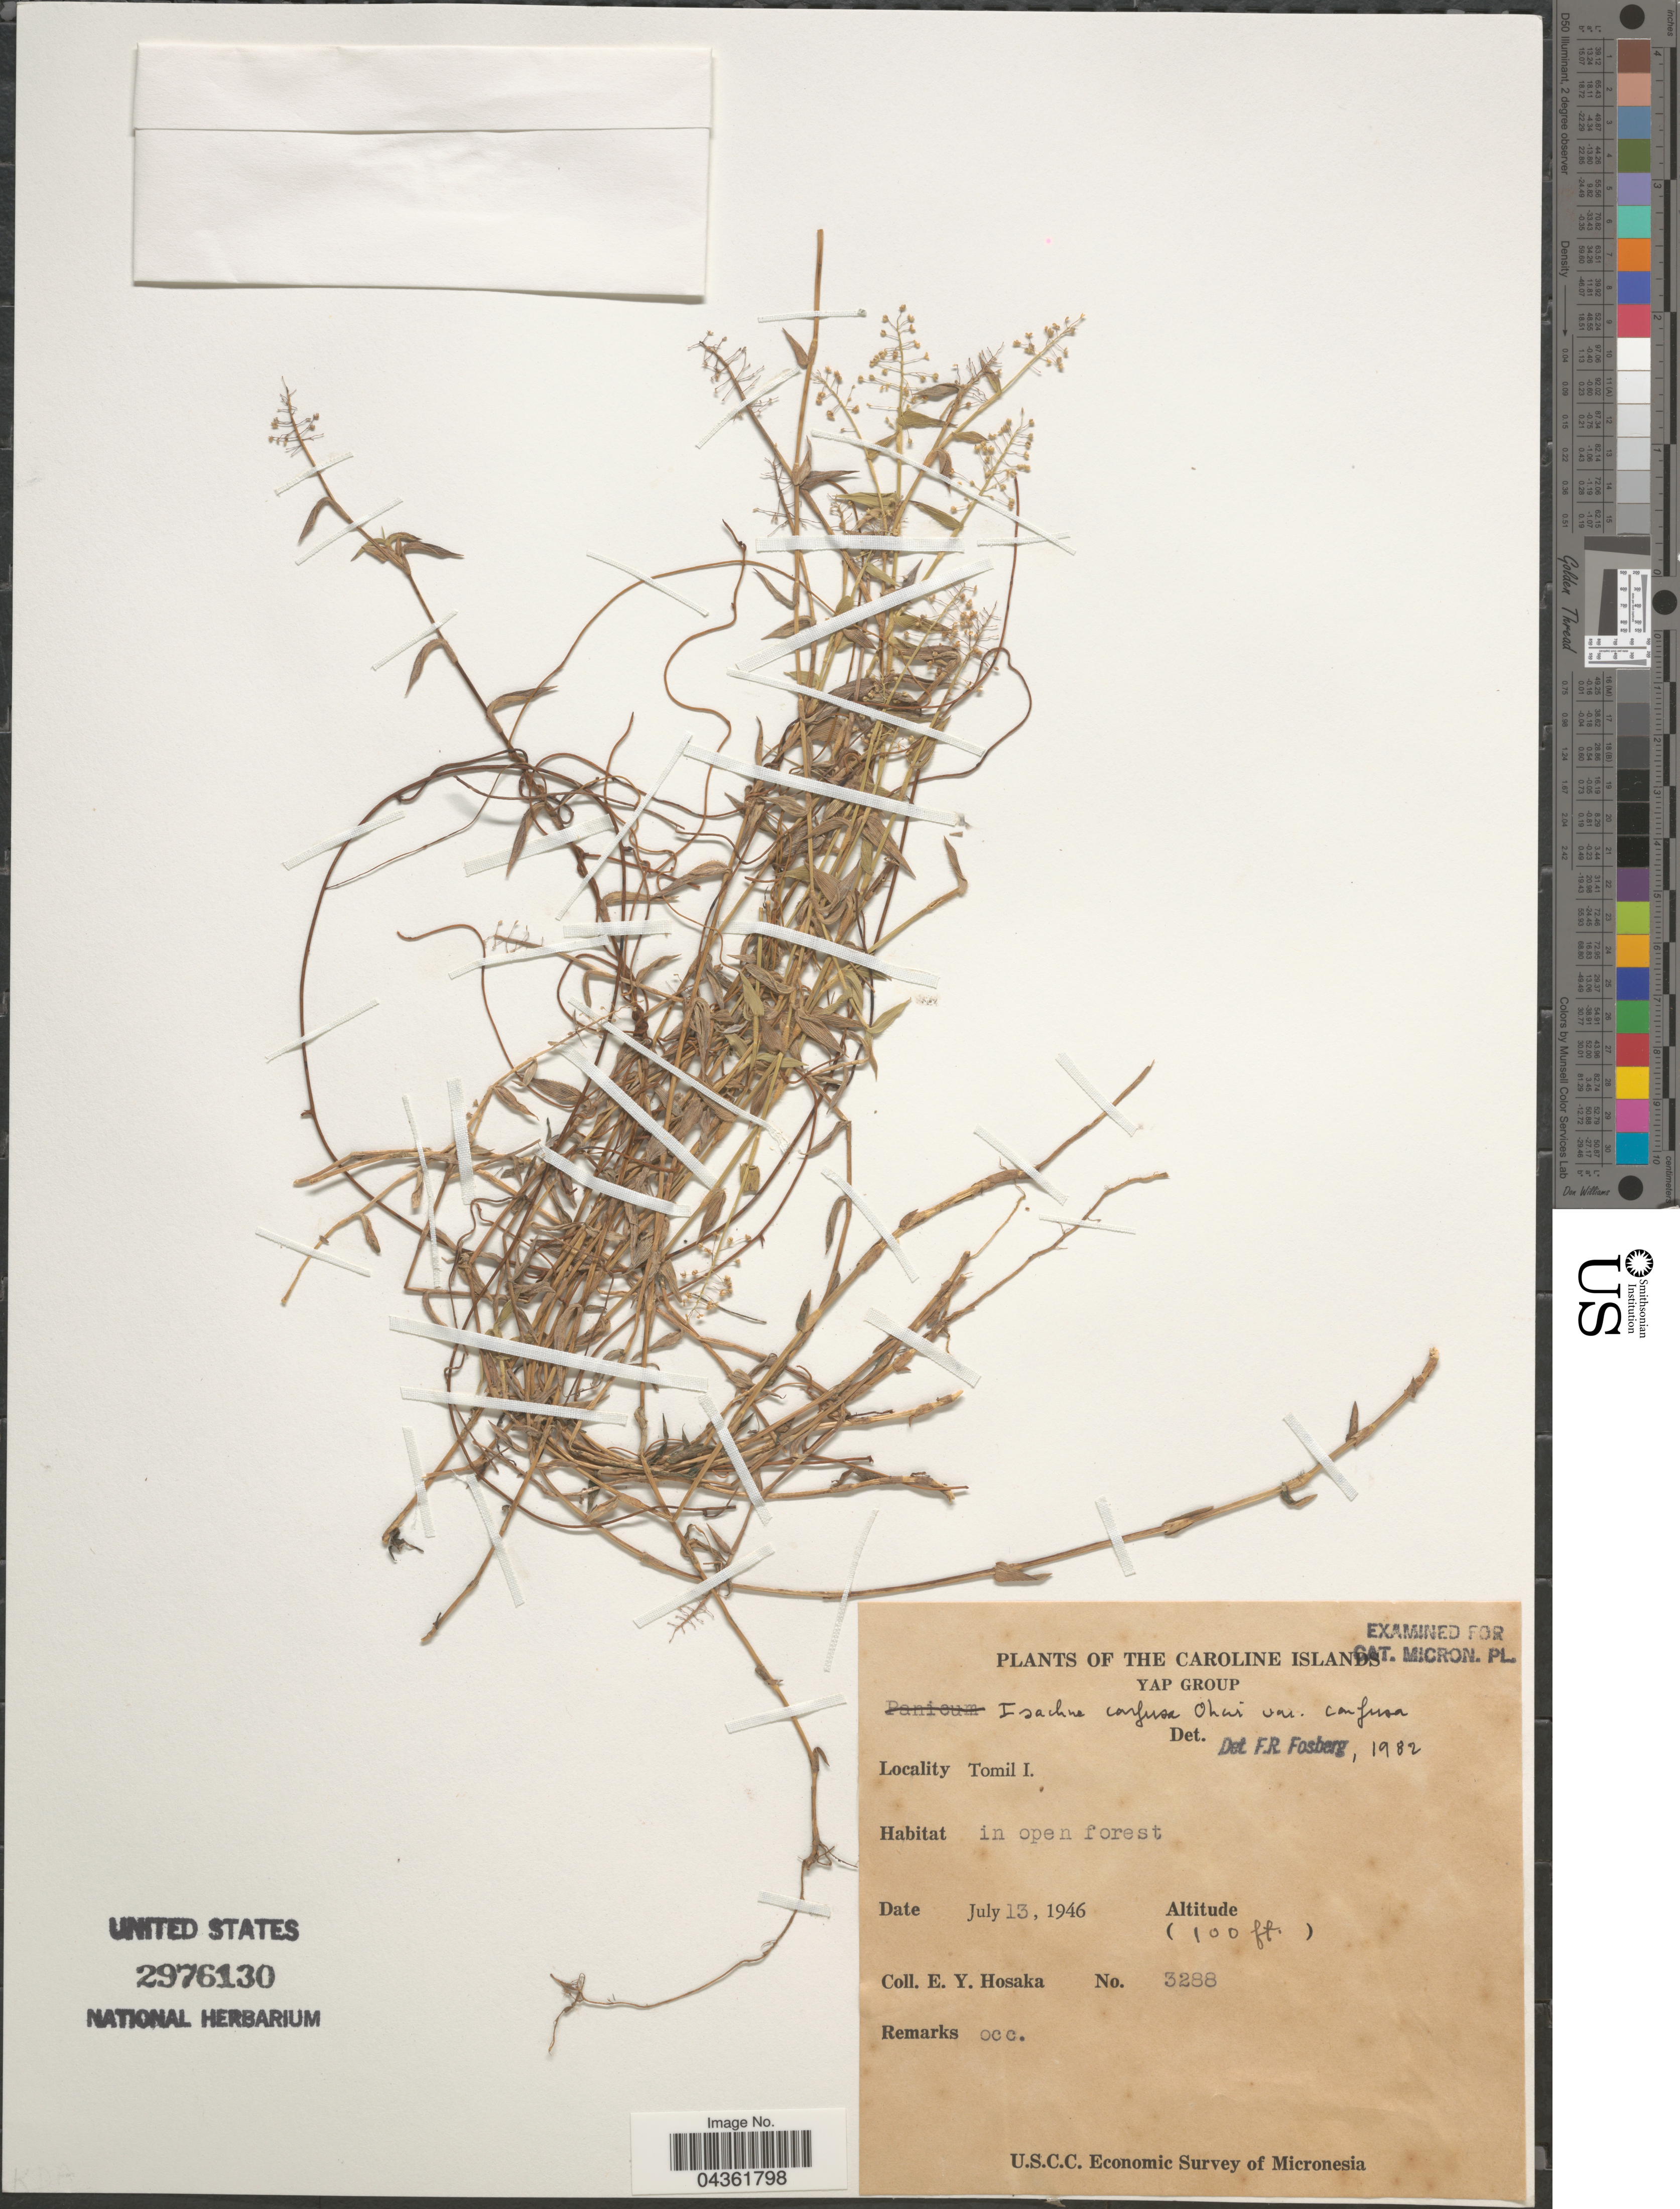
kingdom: Plantae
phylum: Tracheophyta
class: Liliopsida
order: Poales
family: Poaceae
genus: Isachne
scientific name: Isachne confusa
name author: Ohwi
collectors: E. Y. Hosaka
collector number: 3288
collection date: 1946-07-13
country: Micronesia, Federated States of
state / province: Yap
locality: The Caroline Islands. Yap Group. Tomil I. In open forest. U.S.C.C. Economic Survey of Micronesia.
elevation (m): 30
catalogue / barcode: US 2976130